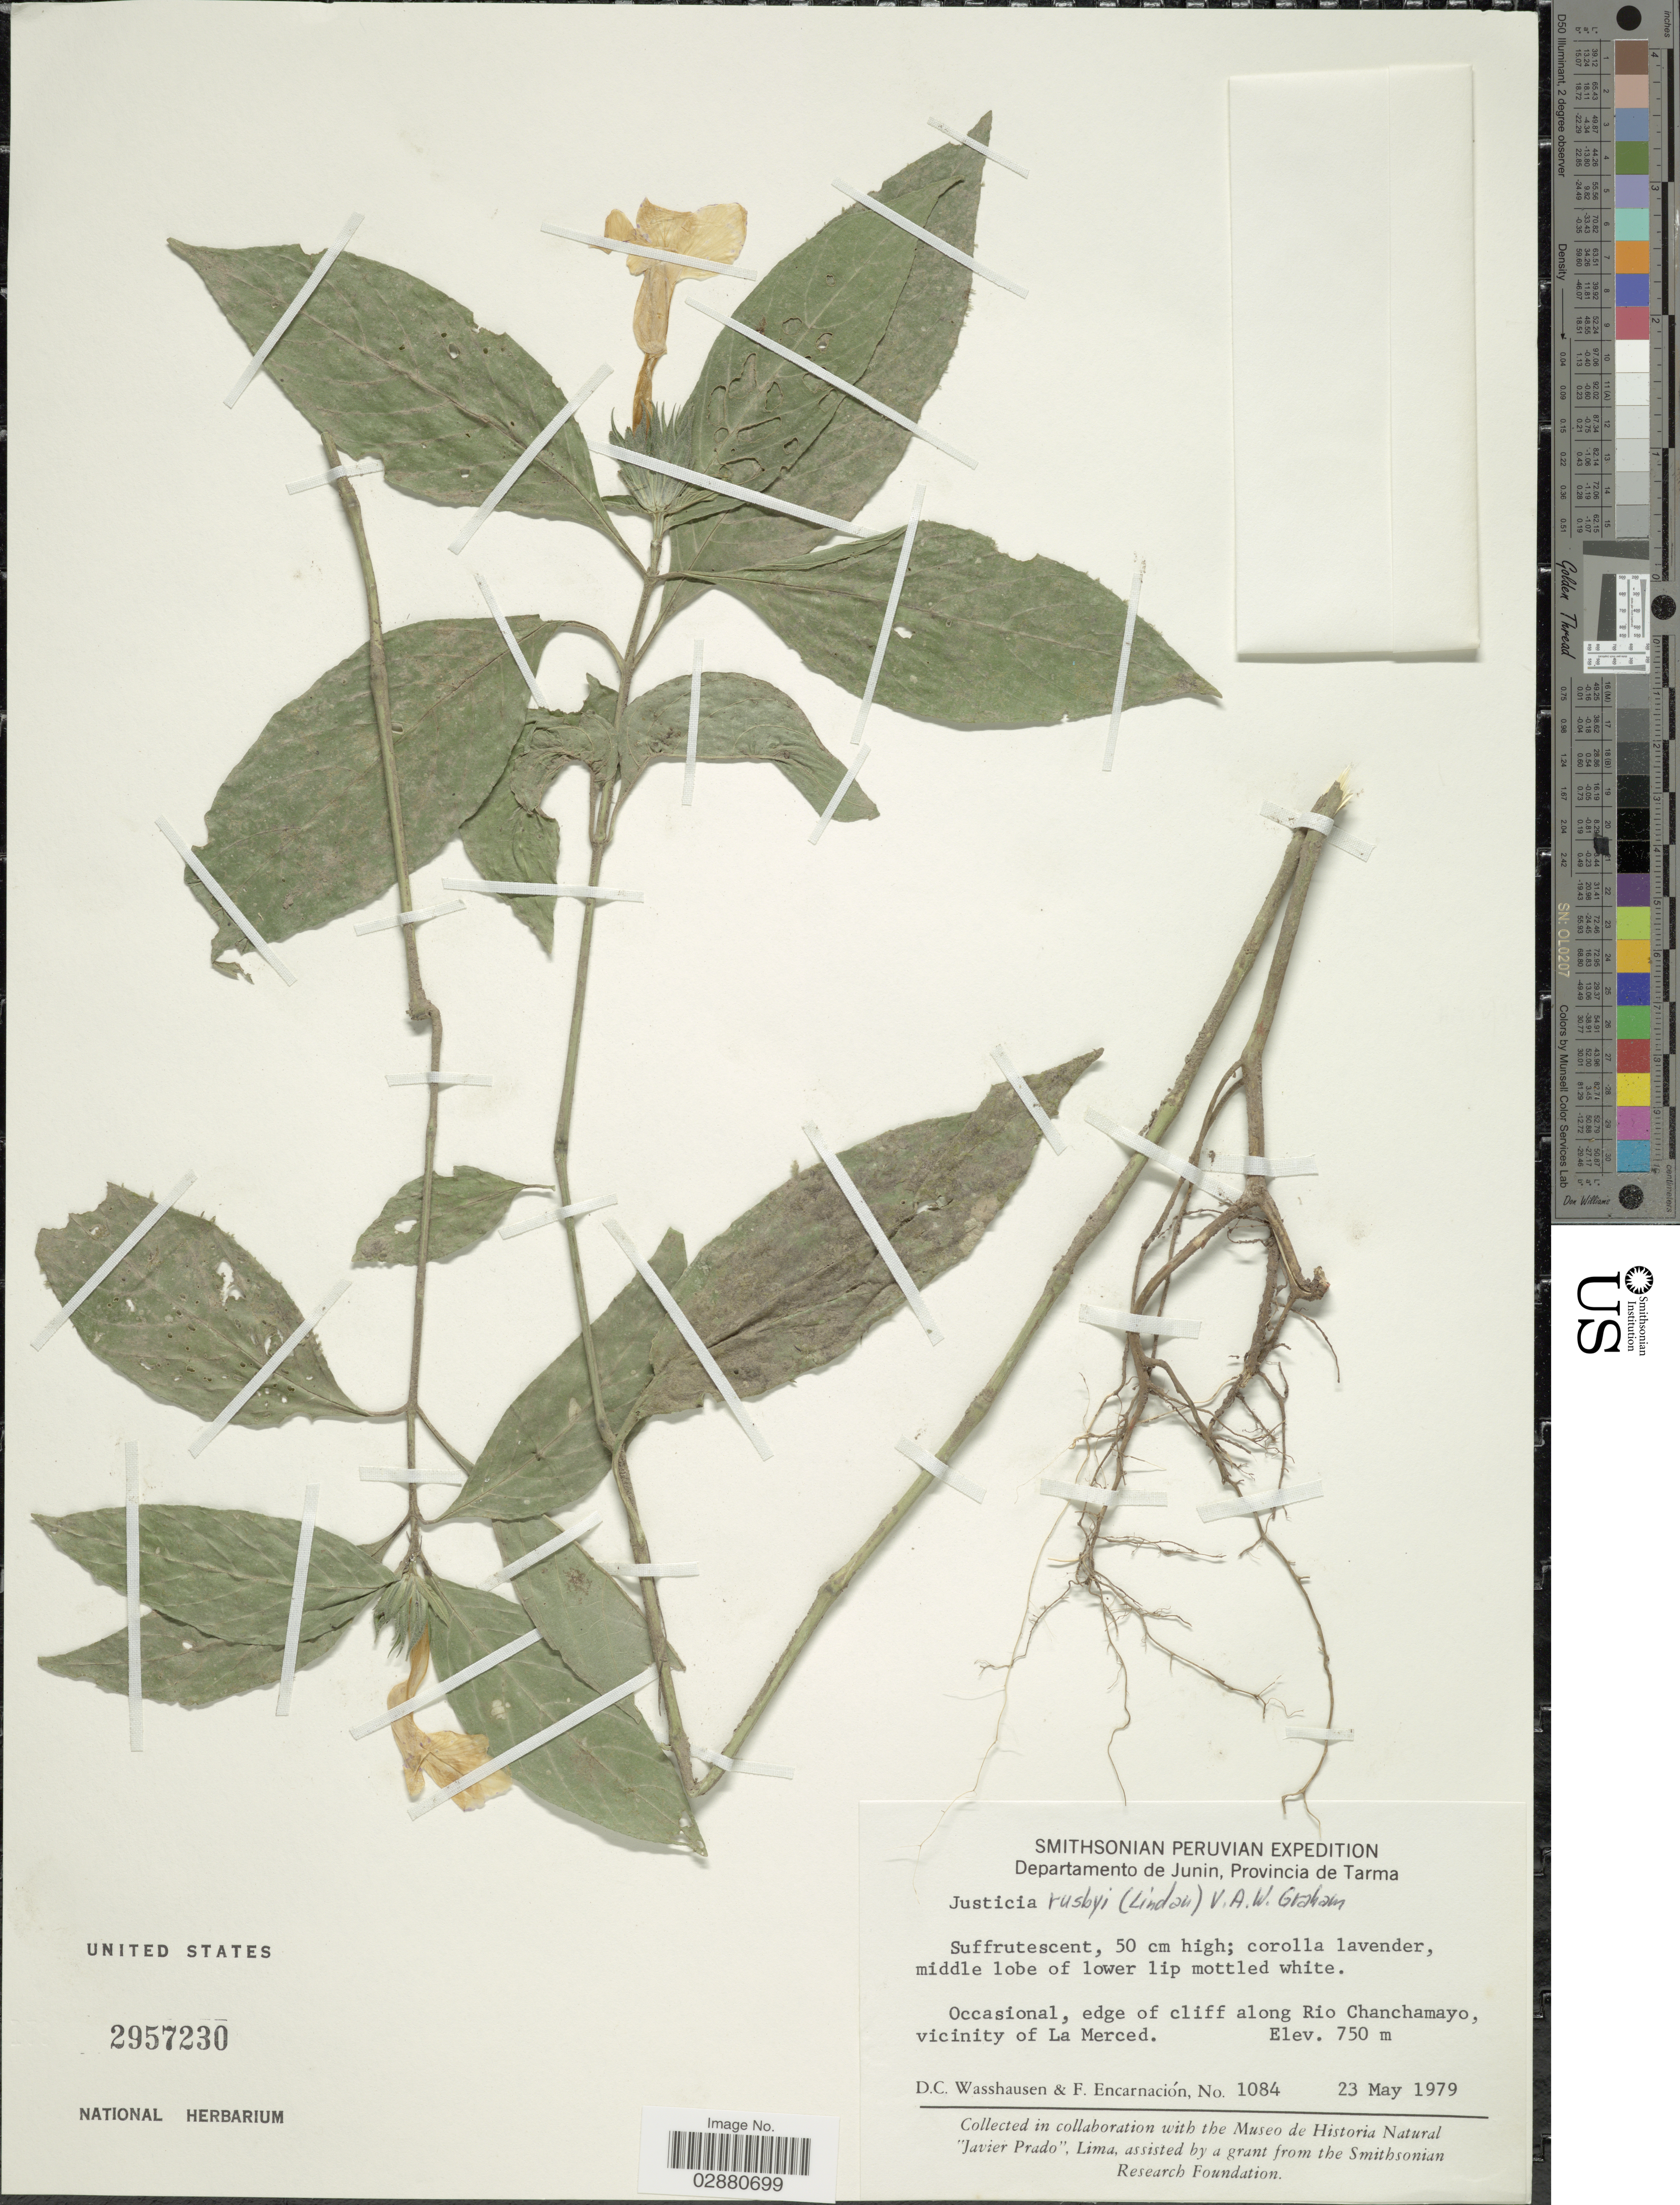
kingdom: Plantae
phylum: Tracheophyta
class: Magnoliopsida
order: Lamiales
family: Acanthaceae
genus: Justicia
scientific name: Justicia rusbyi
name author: (Lindau) V.A.W. Graham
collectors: D. C. Wasshausen & F. Encarnación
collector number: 1084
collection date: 1979-05-23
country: Peru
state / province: Junín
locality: Departamento de Junin, Provincia de Tarma. Edge of cliff along Rio Chanchamayo, vicinity of La Merced.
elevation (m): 750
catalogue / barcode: US 2957230